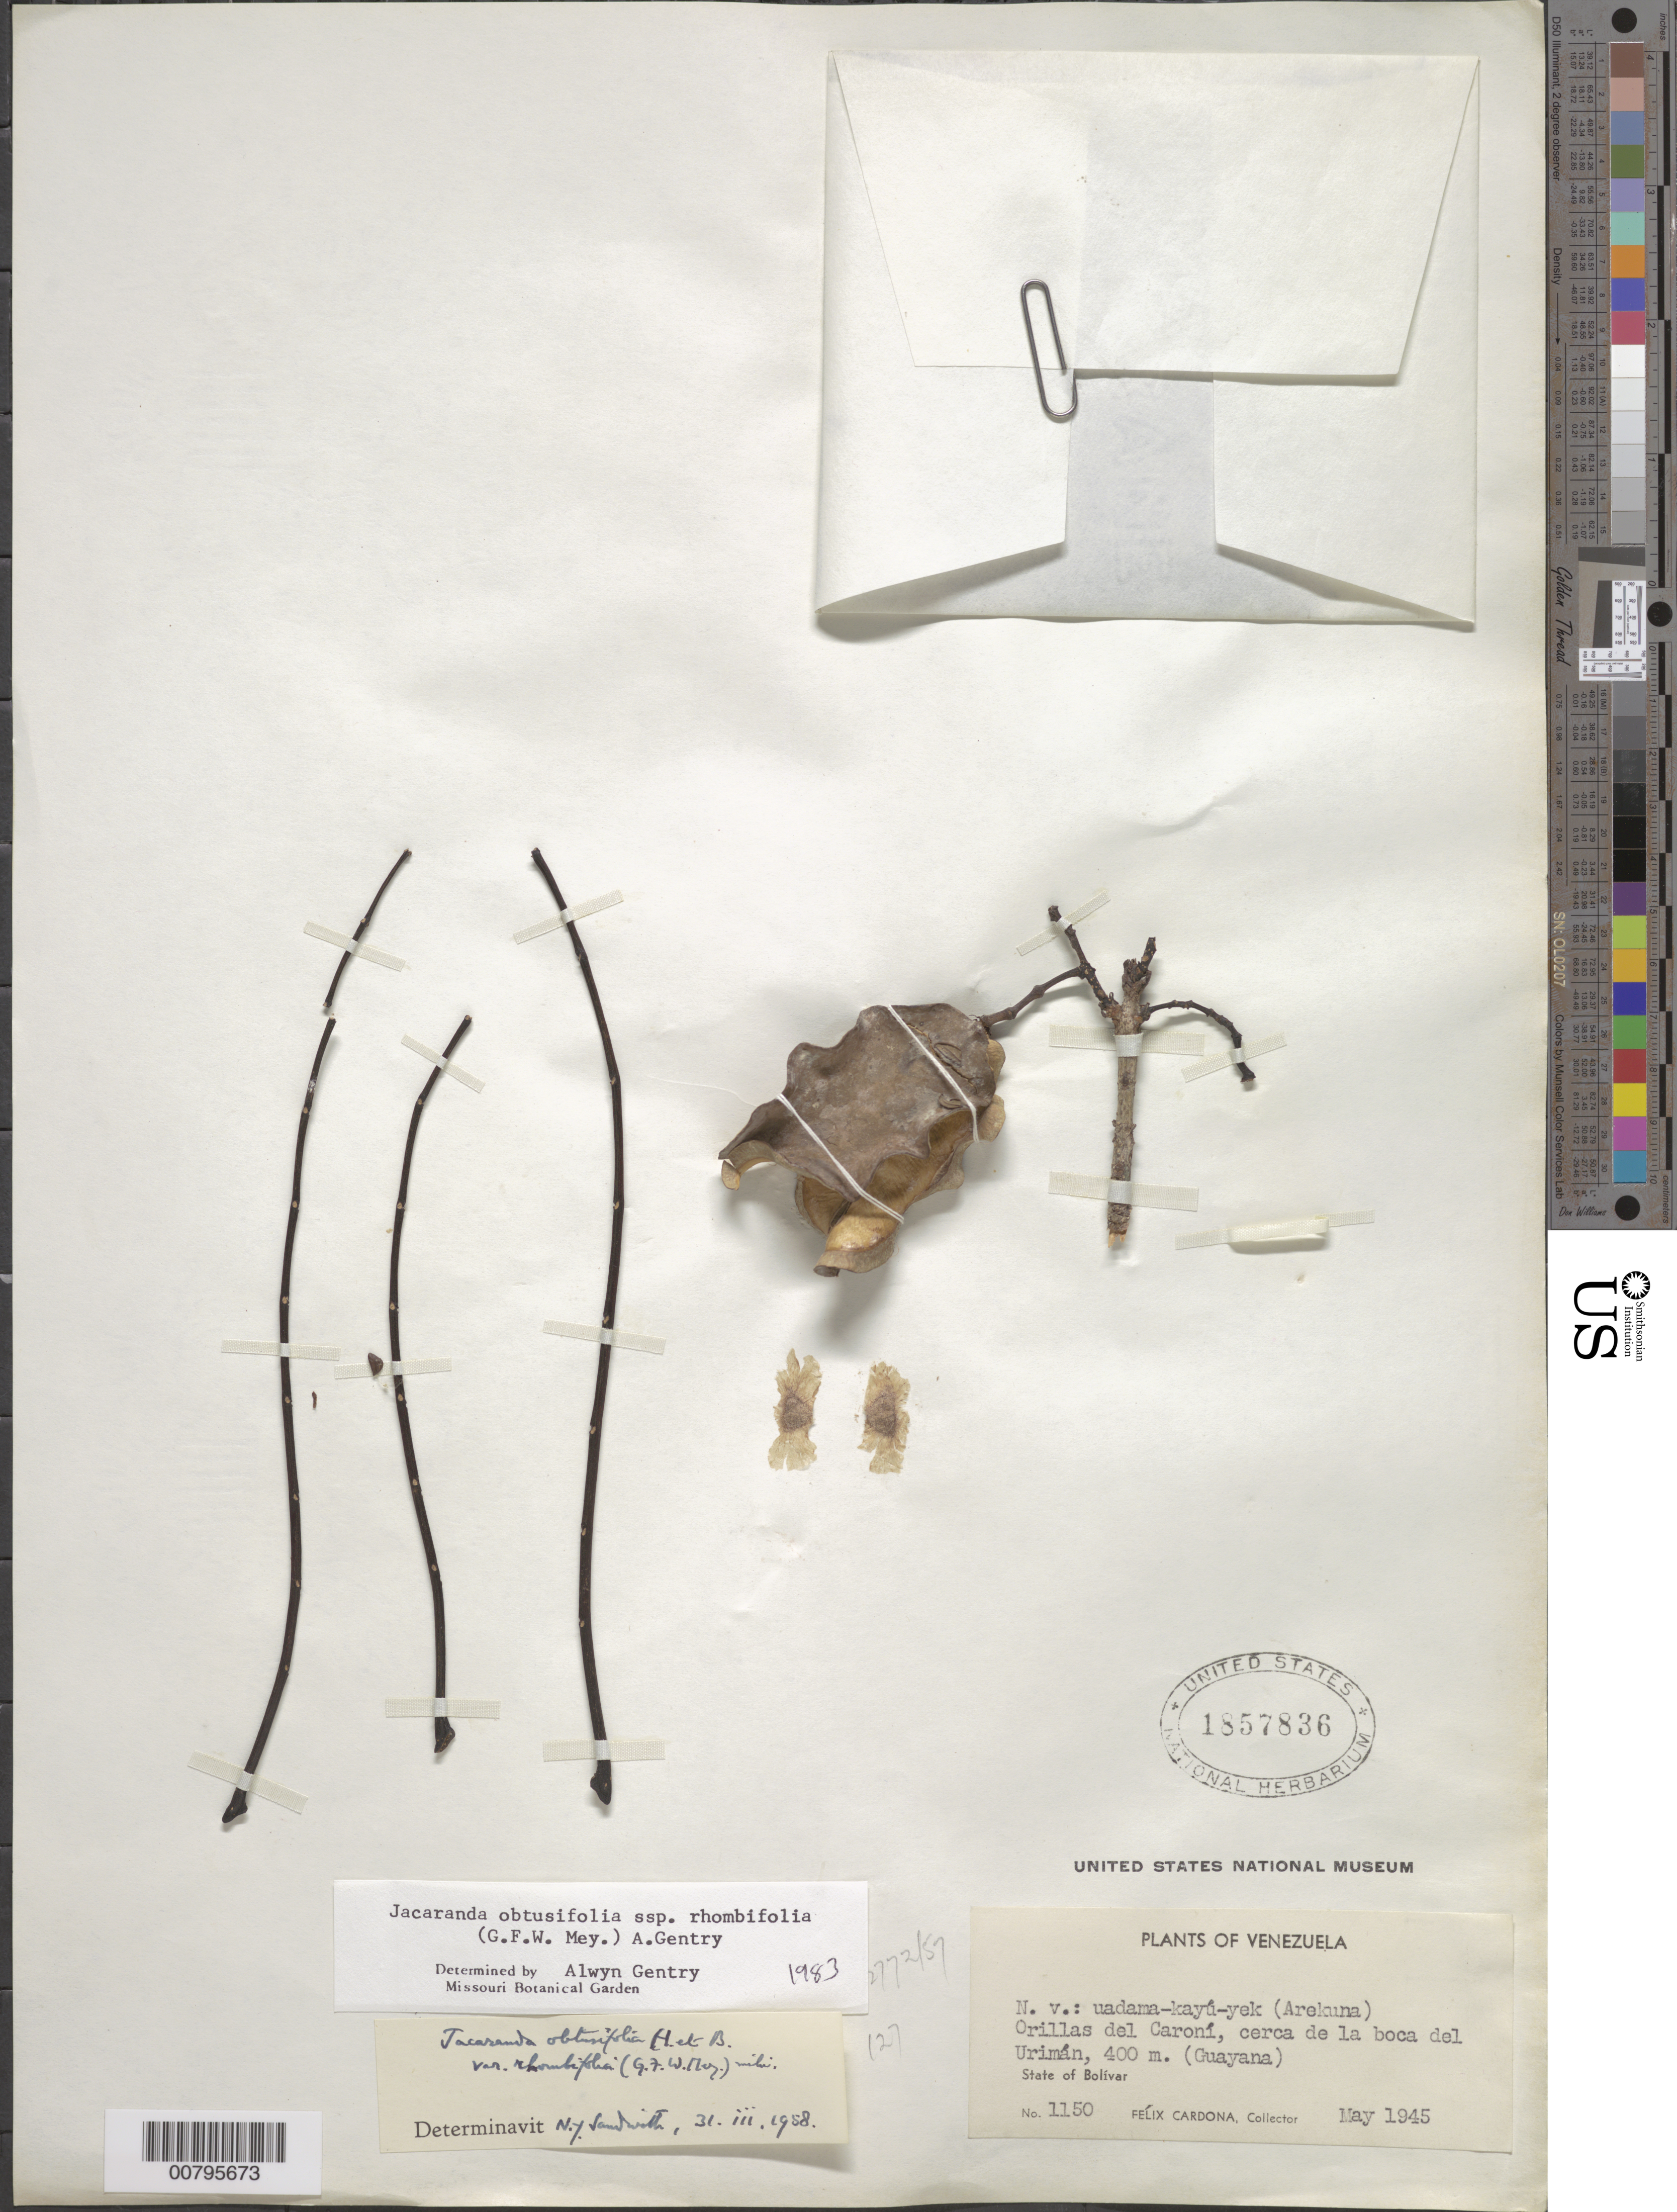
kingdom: Plantae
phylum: Tracheophyta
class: Magnoliopsida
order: Lamiales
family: Bignoniaceae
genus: Jacaranda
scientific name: Jacaranda obtusifolia subsp. rhombifolia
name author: (G. Mey.) A.H. Gentry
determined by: Gentry, A. H.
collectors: F. Cardona Puig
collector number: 1150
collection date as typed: May-45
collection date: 1945-05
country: Venezuela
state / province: Bolívar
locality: Río Caroní, El Uriman (Guayana)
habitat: Riverside, near mouth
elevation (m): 400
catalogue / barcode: US 1857836